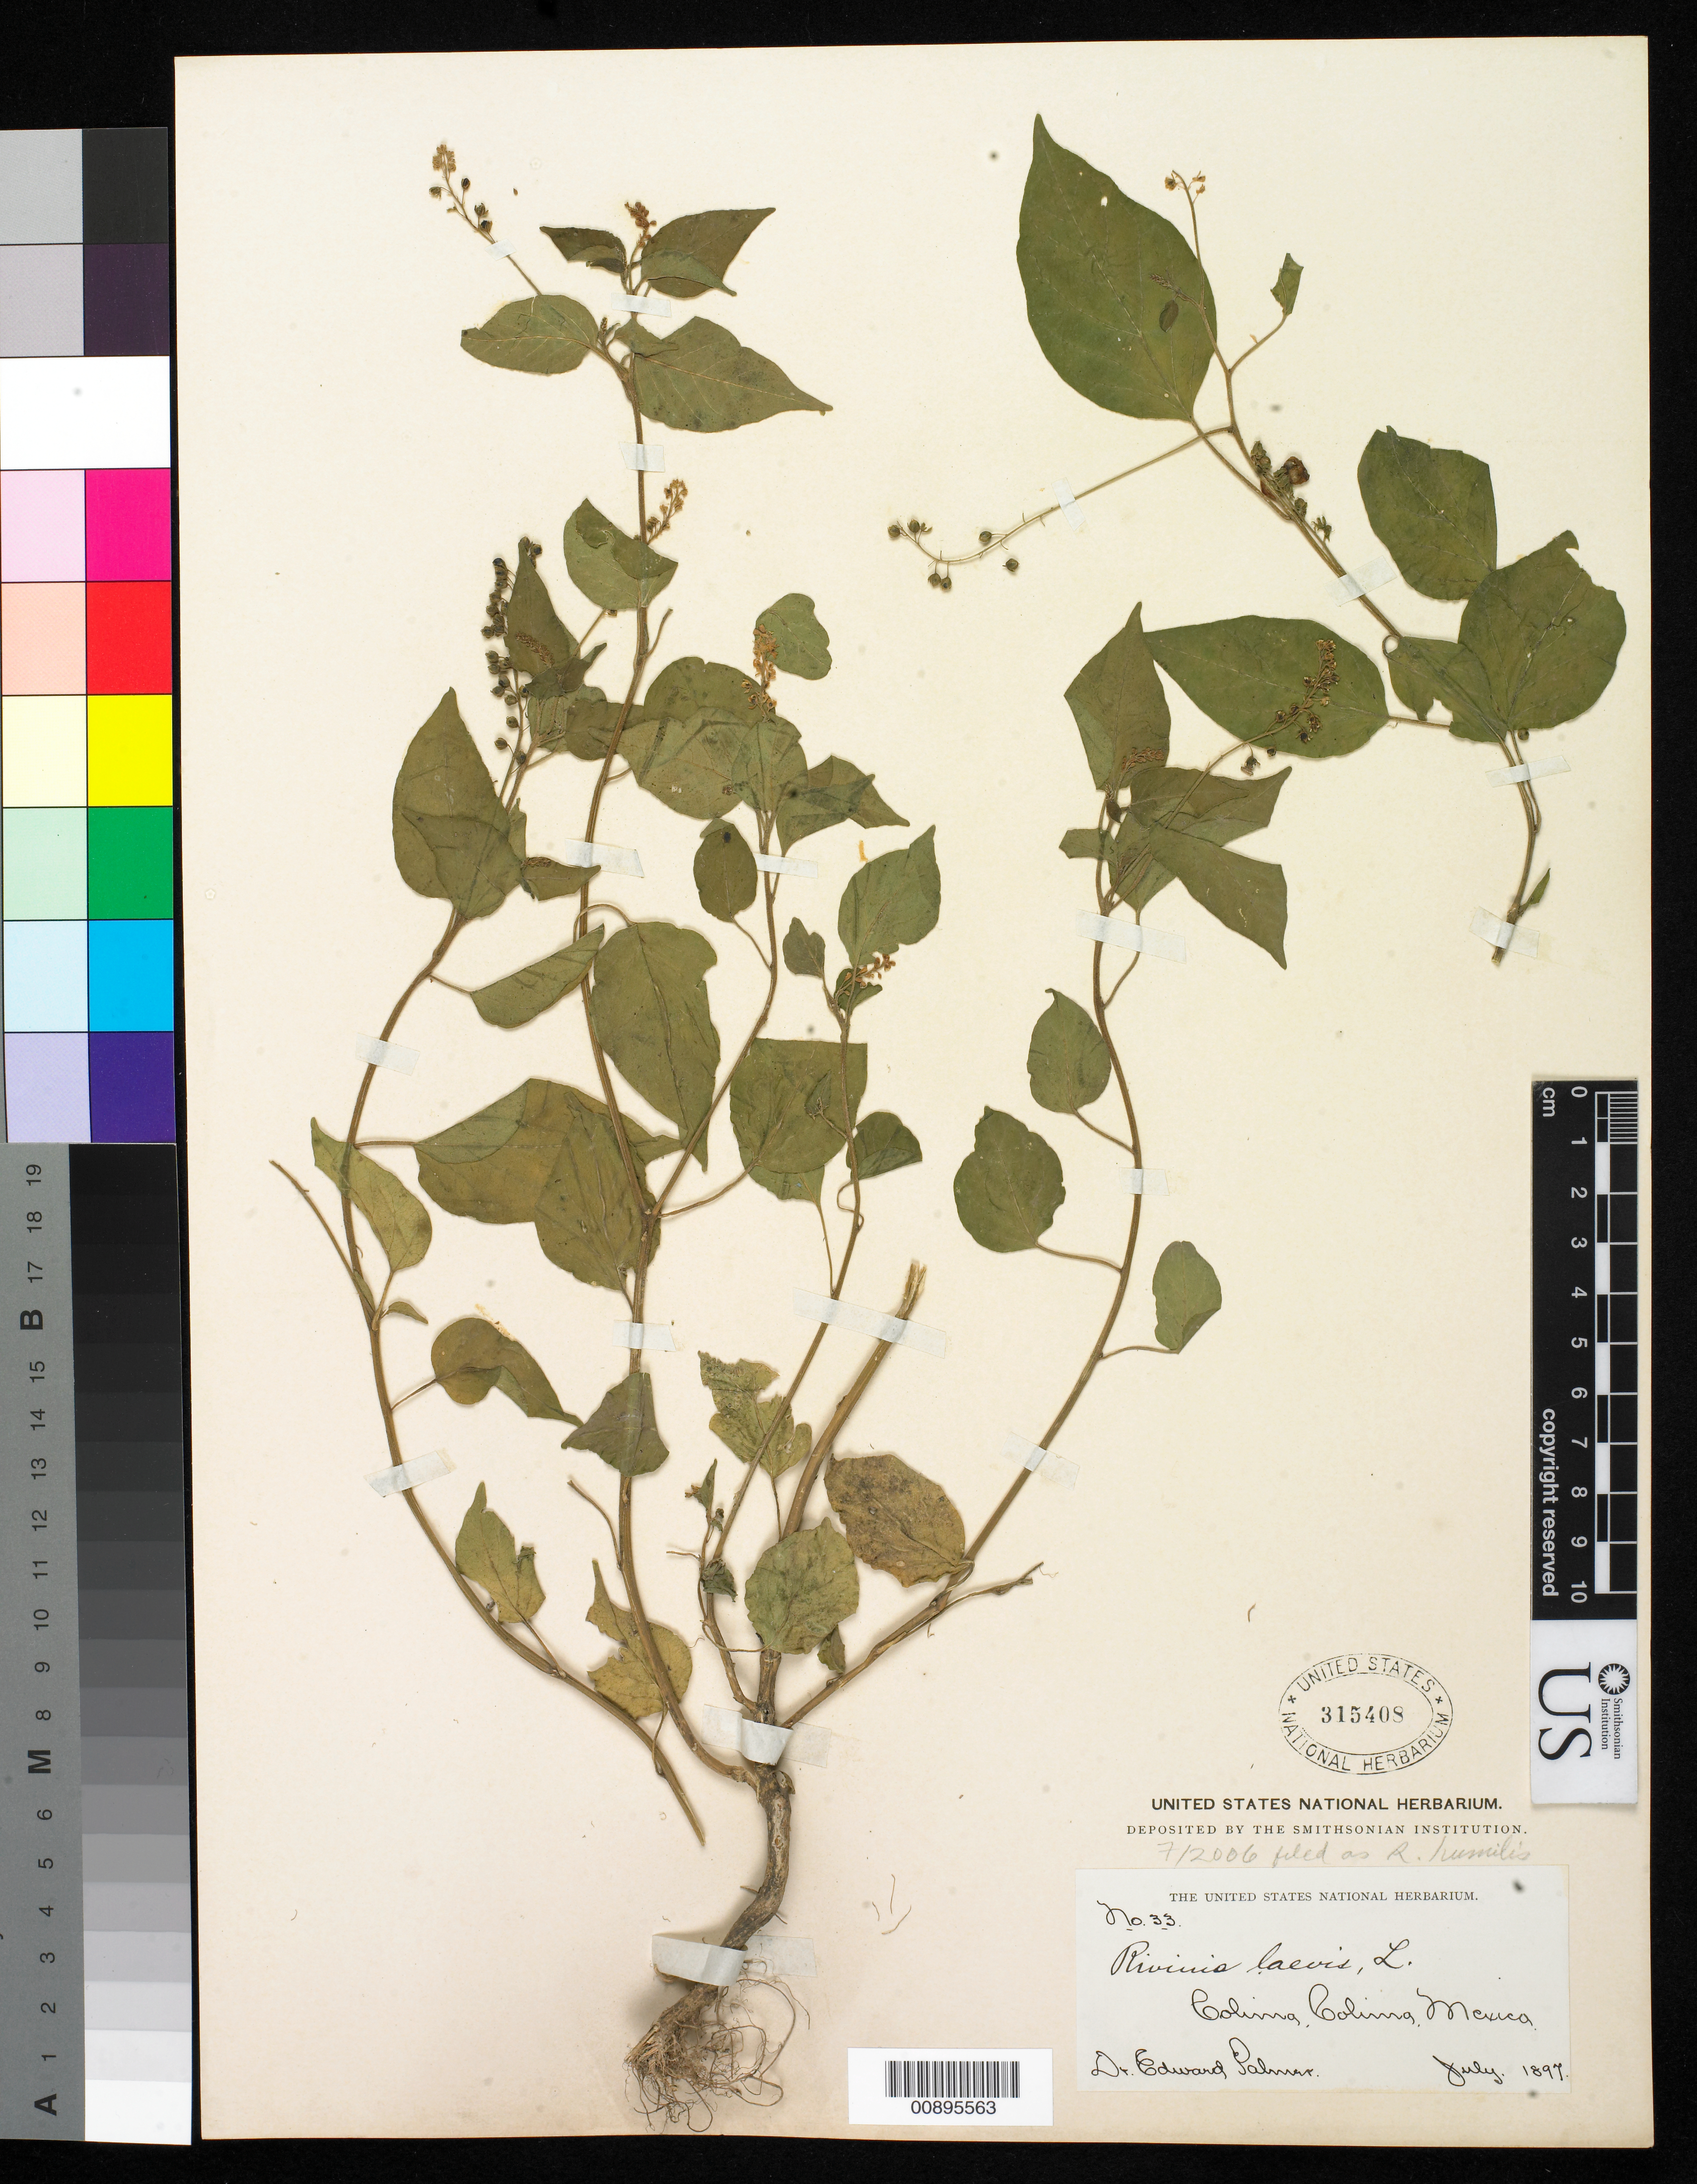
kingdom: Plantae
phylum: Tracheophyta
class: Magnoliopsida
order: Caryophyllales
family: Phytolaccaceae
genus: Rivina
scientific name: Rivina humilis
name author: L.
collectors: E. Palmer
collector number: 33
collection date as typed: Jul 1897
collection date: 1897-07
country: Mexico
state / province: Colima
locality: Colima, Colima.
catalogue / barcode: US 315408